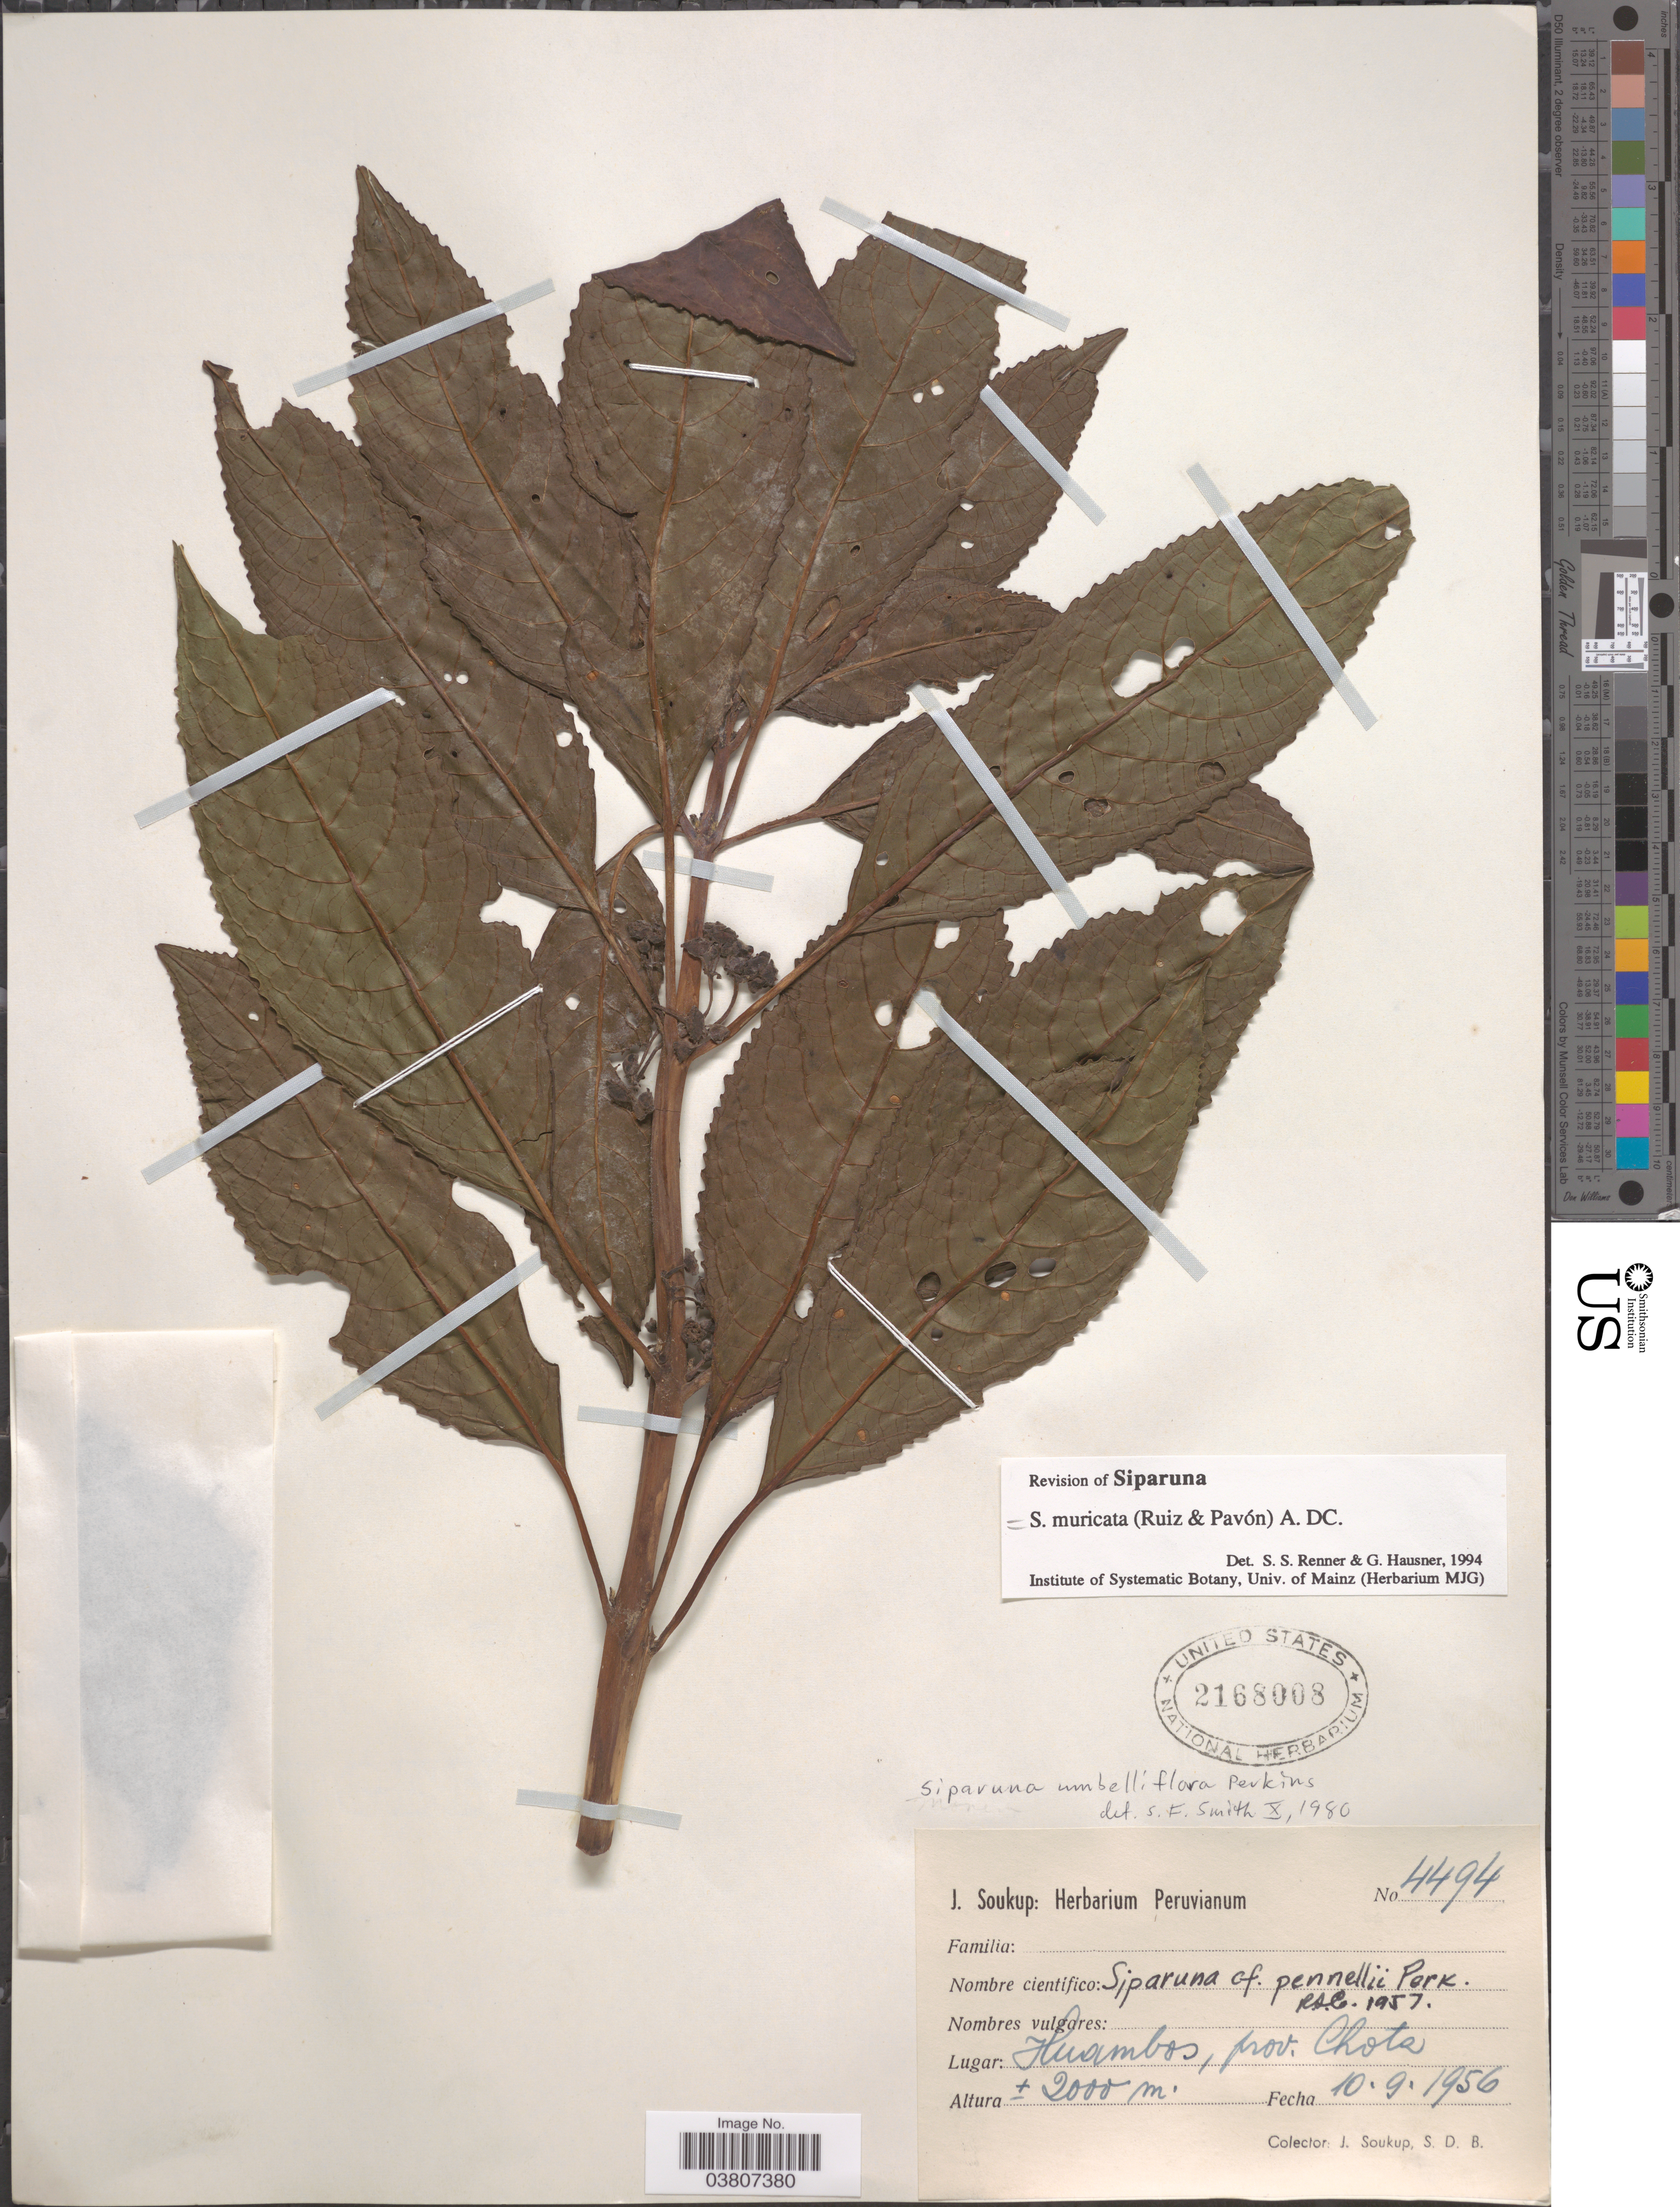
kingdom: Plantae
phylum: Tracheophyta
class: Magnoliopsida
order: Laurales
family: Siparunaceae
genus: Siparuna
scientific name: Siparuna muricata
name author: (Ruiz & Pav.) A. DC.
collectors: J. Soukup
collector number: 4494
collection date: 1956-09-10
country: Peru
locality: Huambos, prov. Chota.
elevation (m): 2000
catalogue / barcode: US 2168008